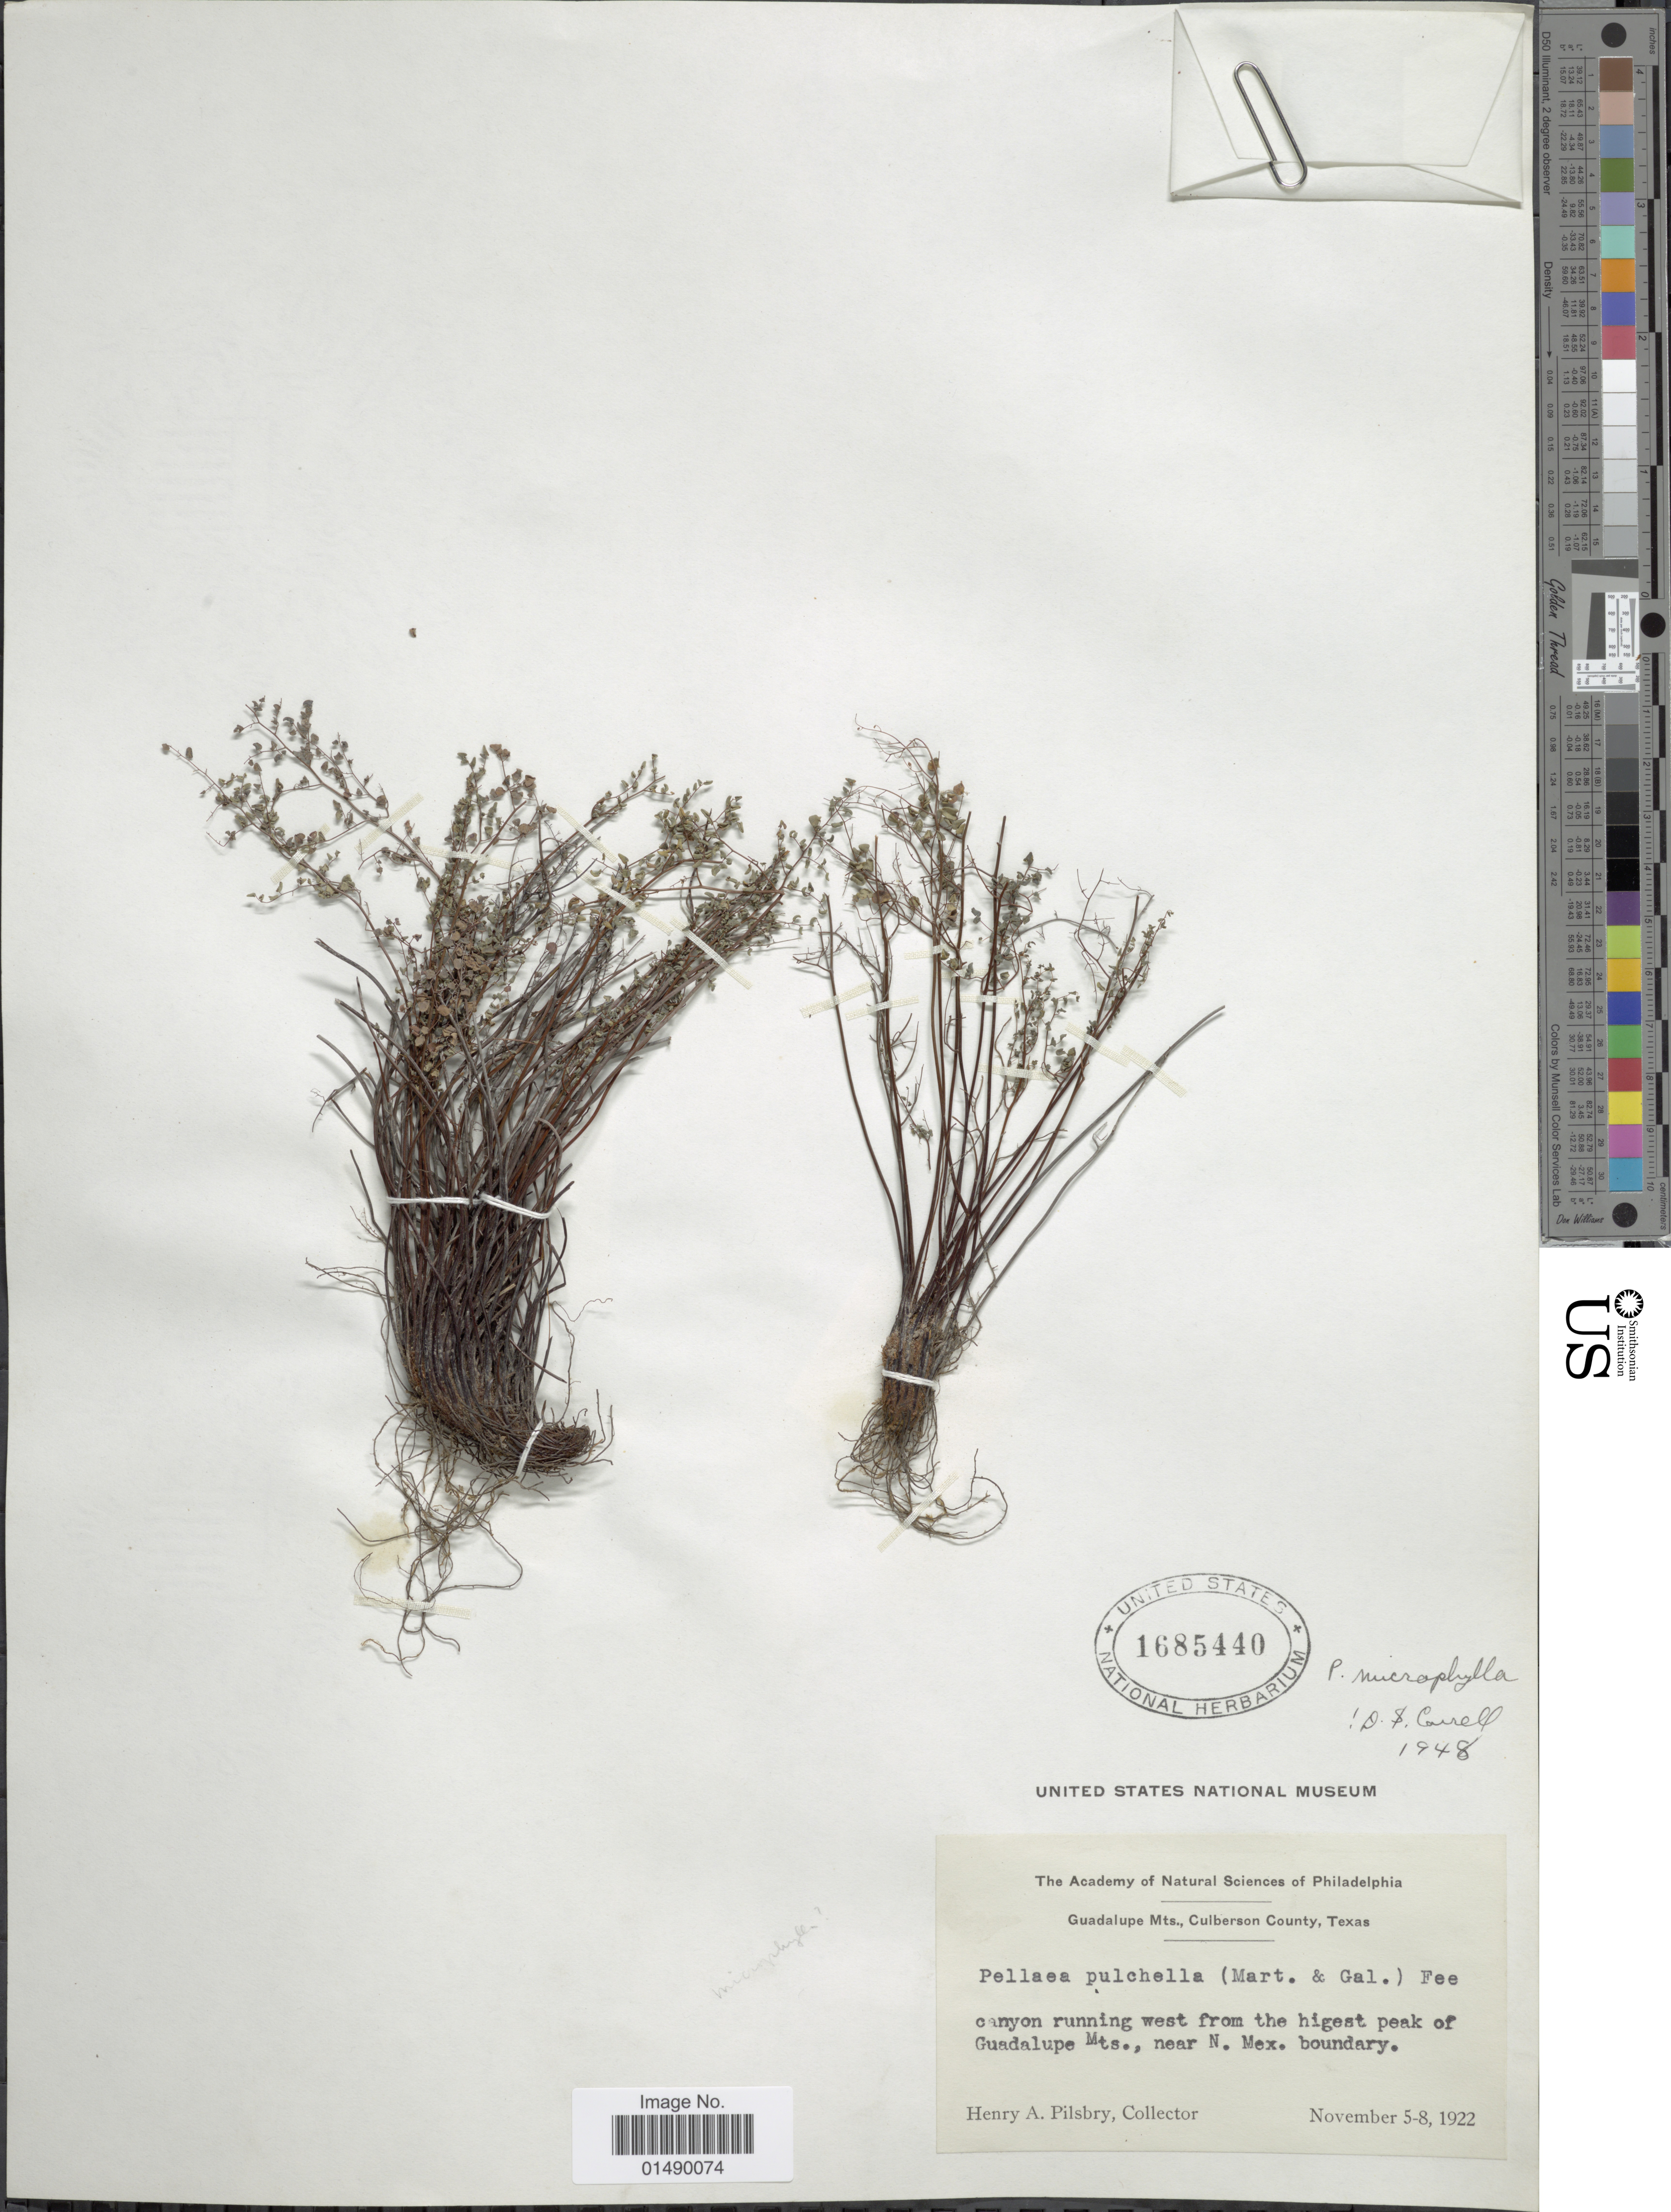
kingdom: Plantae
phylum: Tracheophyta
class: Polypodiopsida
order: Polypodiales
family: Pteridaceae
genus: Argyrochosma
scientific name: Argyrochosma microphylla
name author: (Mett. ex Kuhn) Windham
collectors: H. Pilsbry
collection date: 1922-11-05/1922-11-08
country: United States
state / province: Texas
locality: County Texas, Guadalupe Mts., Culberson County, canyon running west from the higest peak of Gudalupe Mts., near N. Mex. boundary.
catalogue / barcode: US 1685440